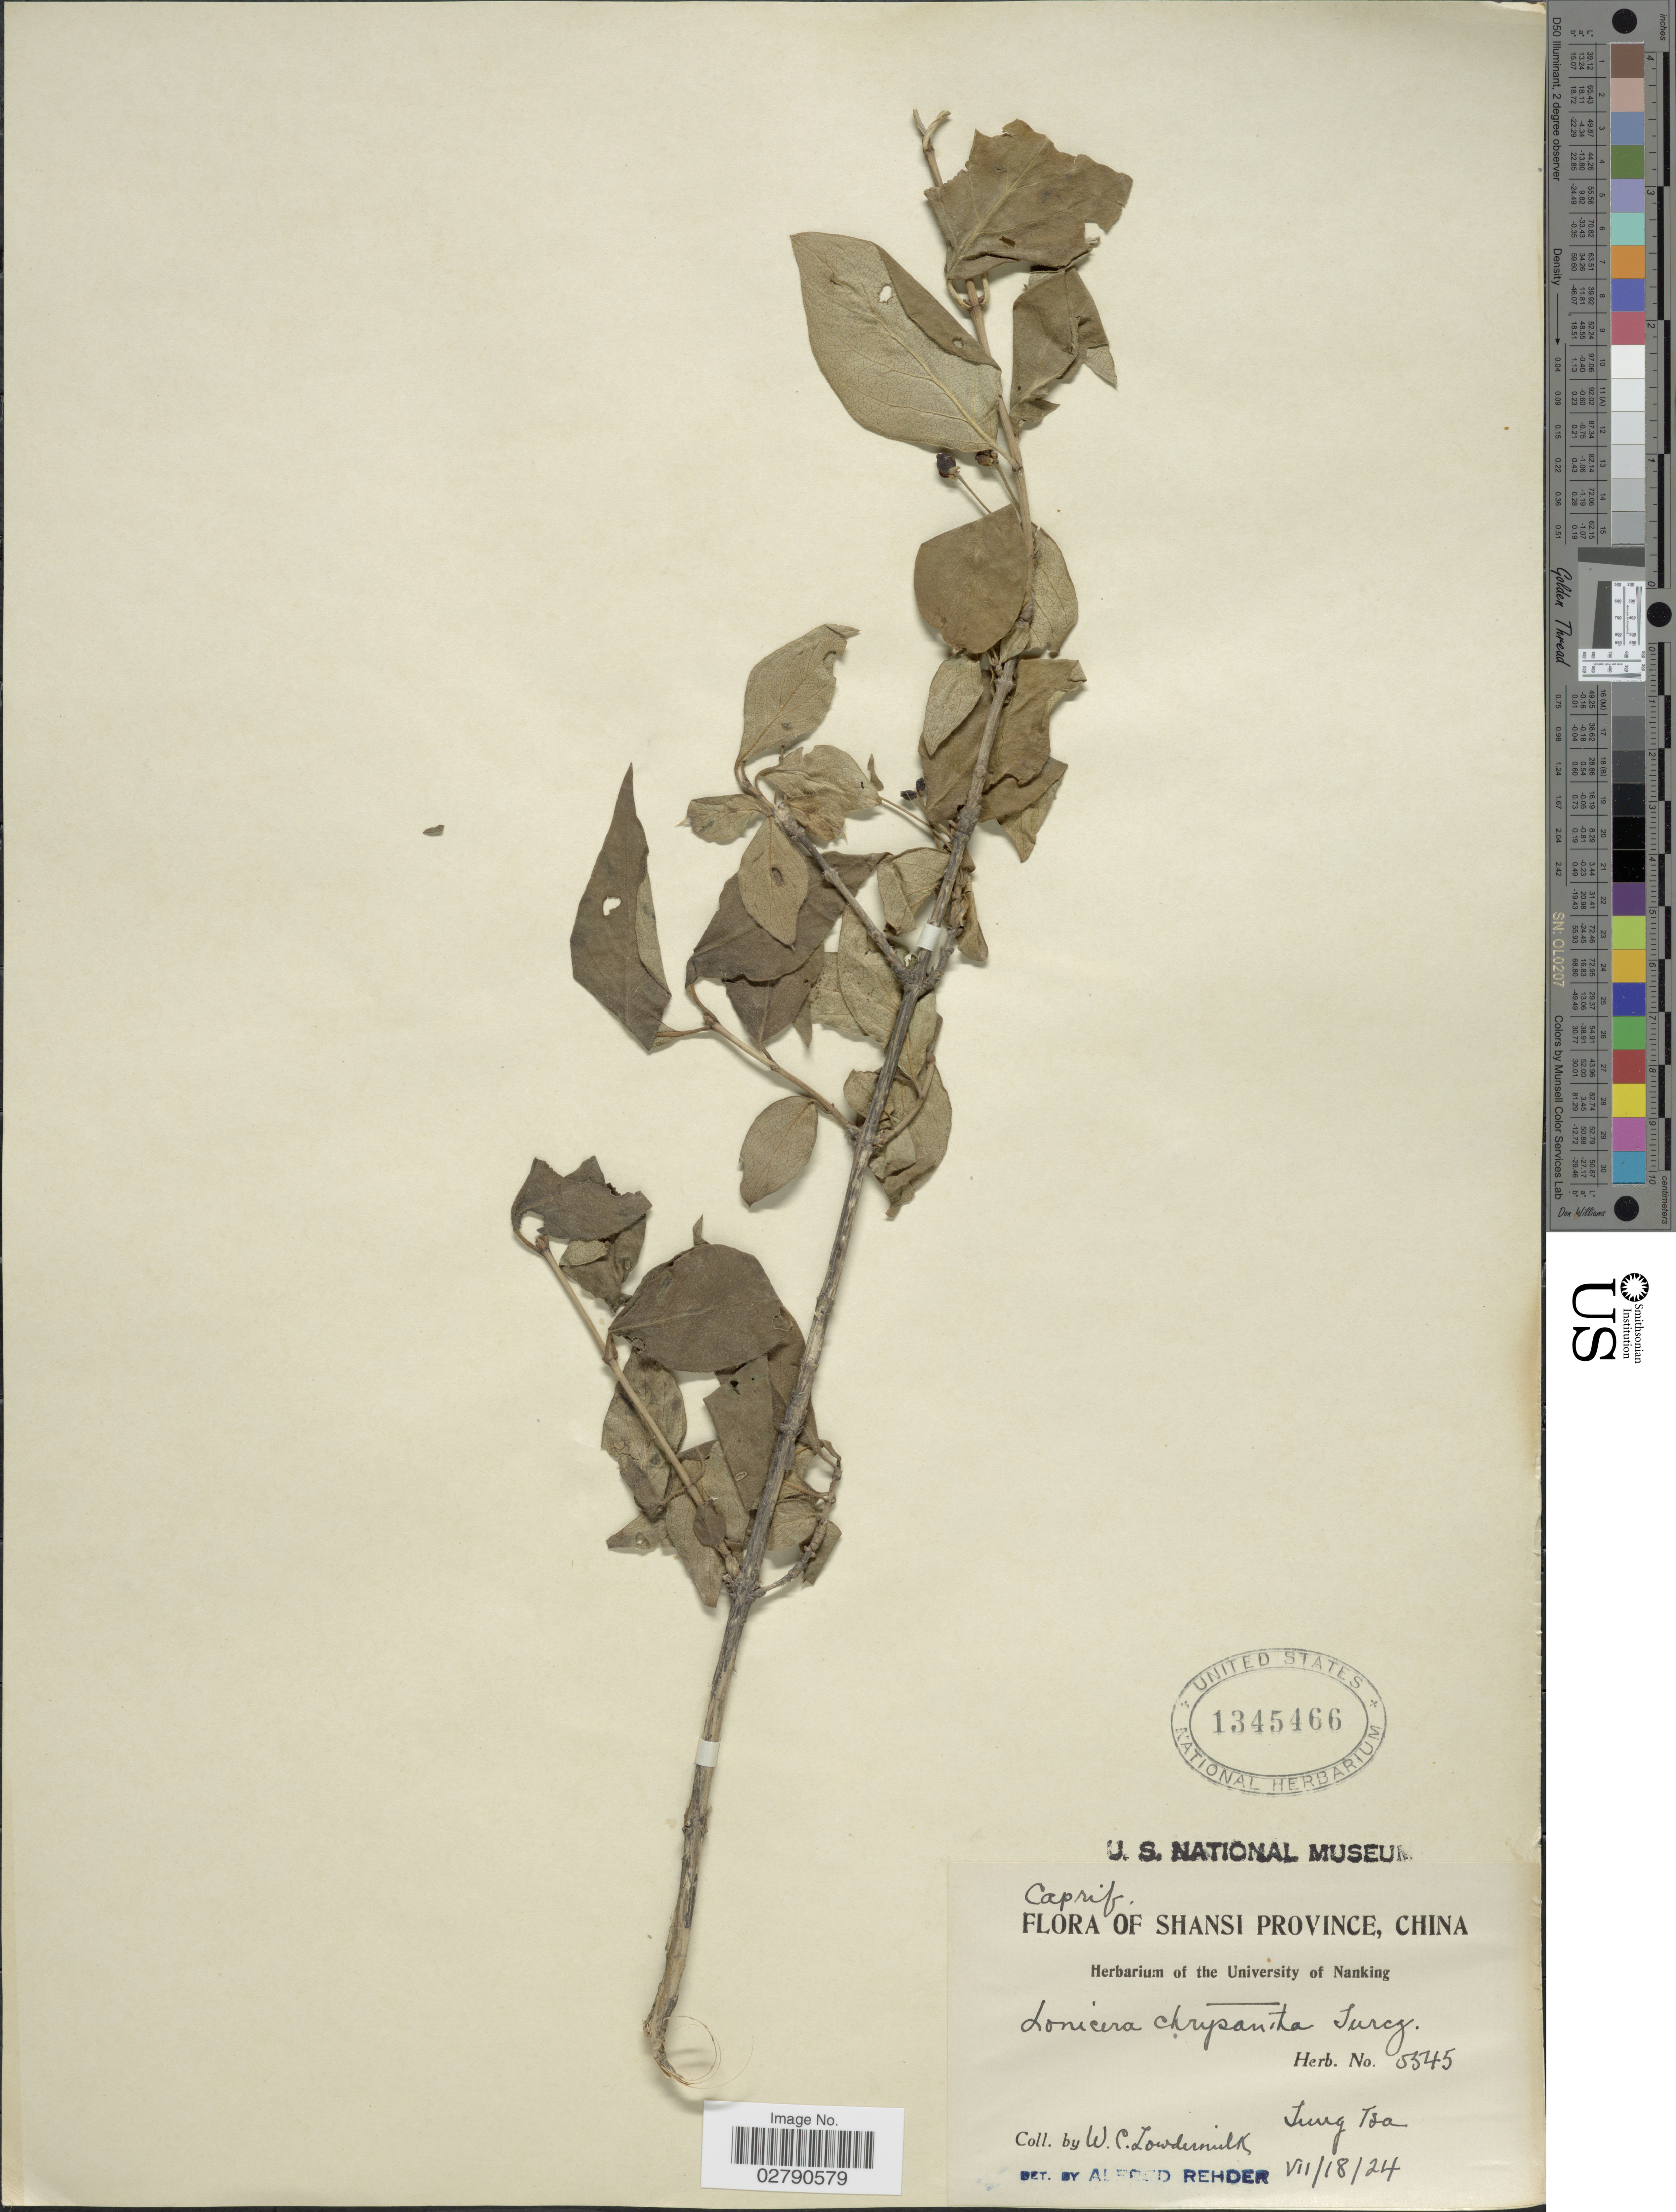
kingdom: Plantae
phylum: Tracheophyta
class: Magnoliopsida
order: Dipsacales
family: Caprifoliaceae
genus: Lonicera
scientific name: Lonicera chrysantha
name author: Turcz. ex Ledeb.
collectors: W. Lowdermilk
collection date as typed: Transcribed d/m/y: 18/7/24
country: China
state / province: Shanxi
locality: Shansi Province. Tung Tsa.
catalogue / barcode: US 1345466